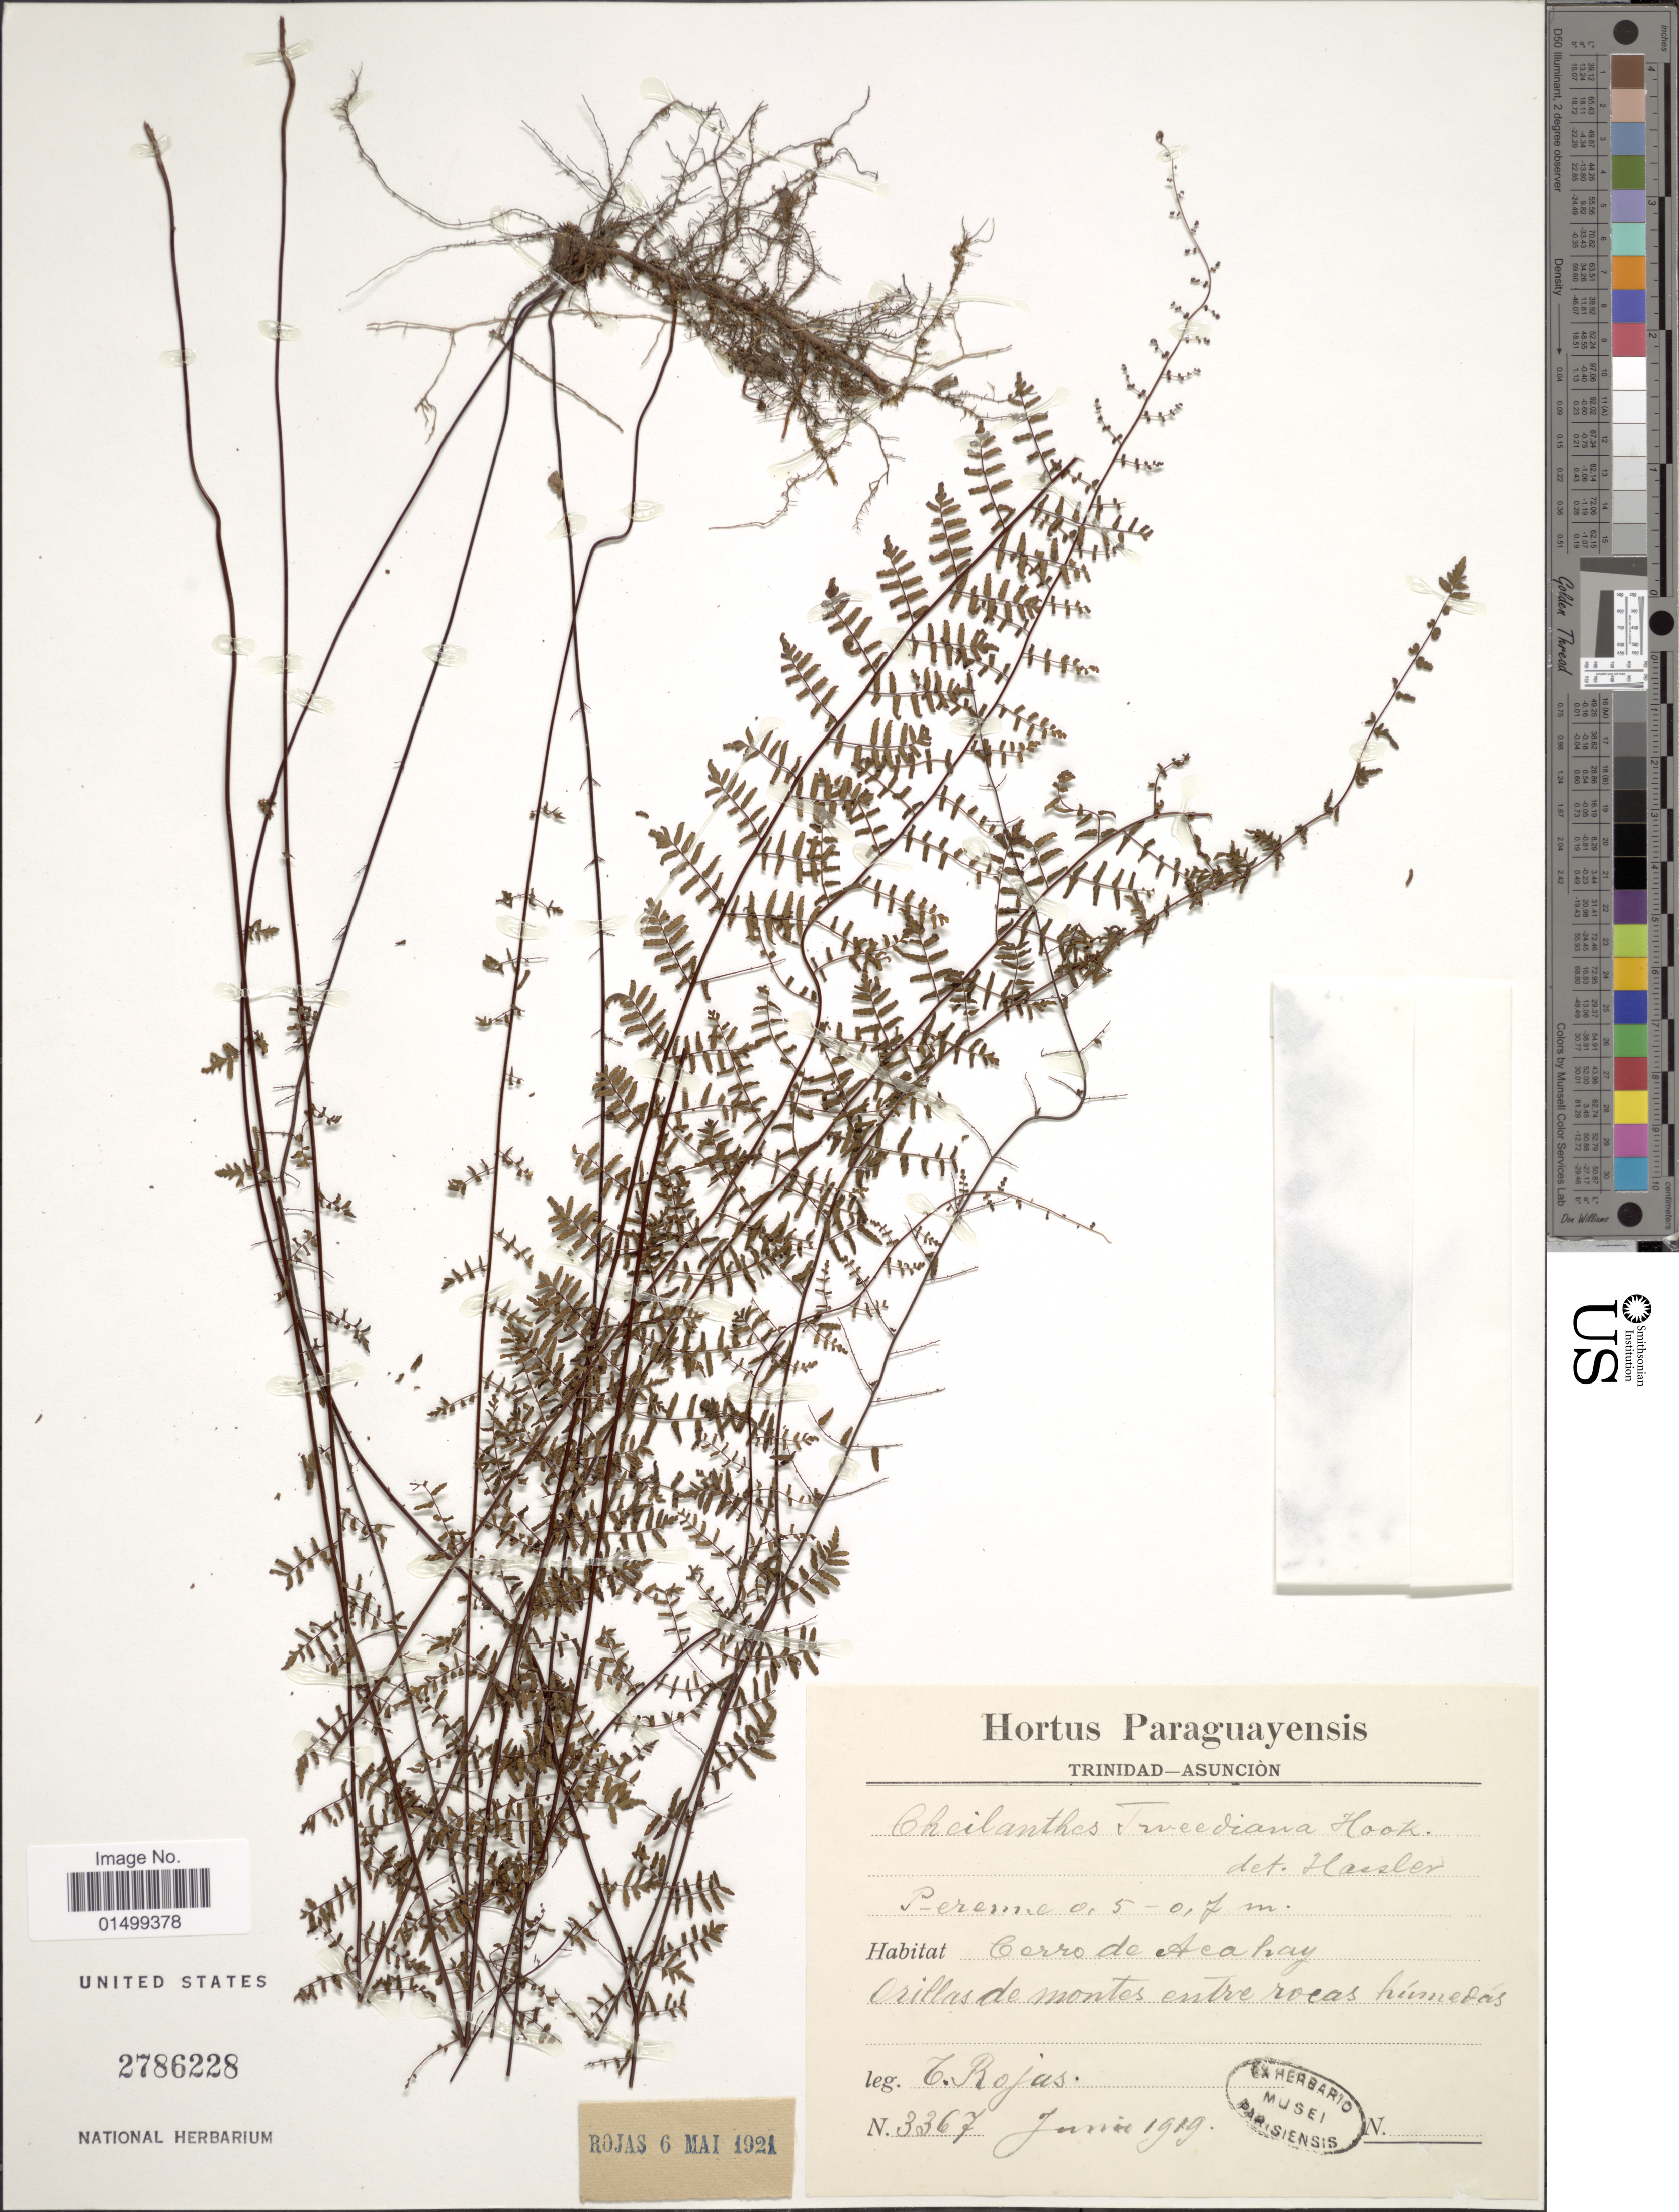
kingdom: Plantae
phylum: Tracheophyta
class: Polypodiopsida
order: Polypodiales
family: Pteridaceae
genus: Cheilanthes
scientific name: Cheilanthes tweediana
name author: Hook.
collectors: C. Rojas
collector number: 3367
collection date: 1919-06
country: Paraguay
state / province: Asuncion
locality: Trinidad, Cerro de Acaray.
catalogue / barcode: US 2786228